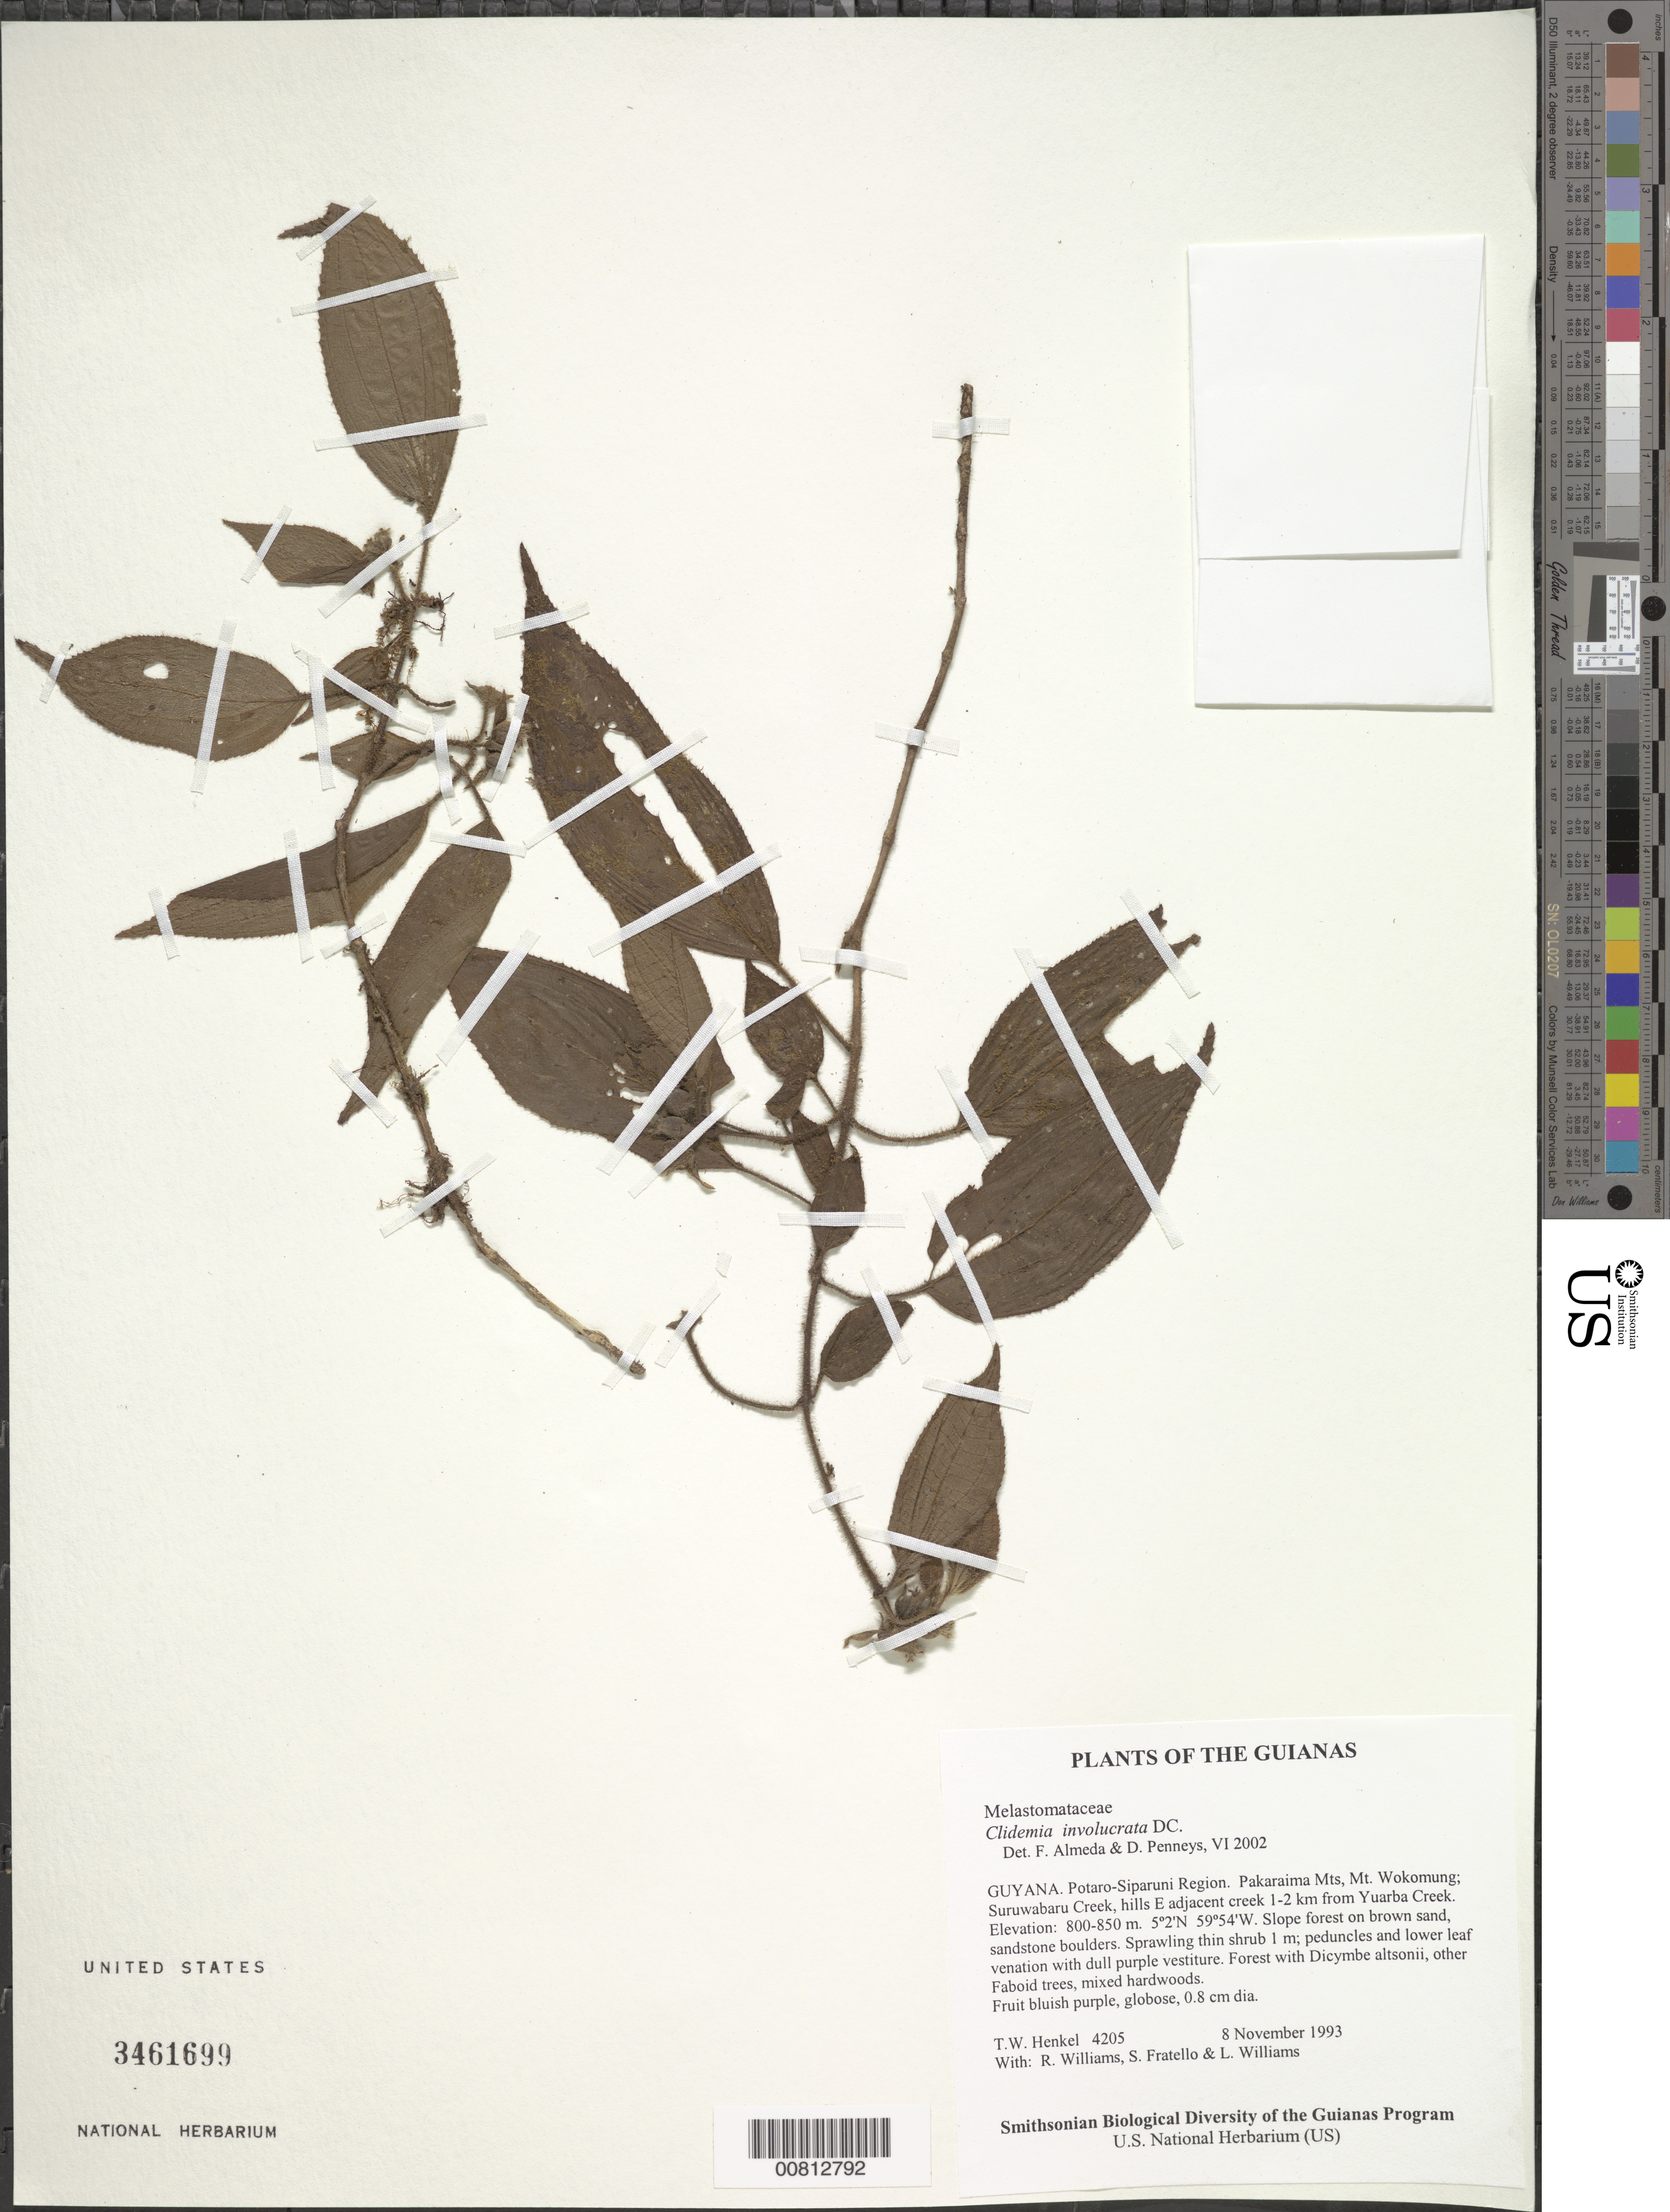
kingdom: Plantae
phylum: Tracheophyta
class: Magnoliopsida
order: Myrtales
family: Melastomataceae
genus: Clidemia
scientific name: Clidemia involucrata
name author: DC.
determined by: Almeda, F.; Penneys, D. S.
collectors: T. Henkel, R. Williams, S. Fratello & L. Williams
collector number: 4205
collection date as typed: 8 November 1993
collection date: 1993-11-08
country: Guyana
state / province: Potaro-Siparuni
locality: Pakaraima Mts, Mt. Wokomung; Suruwabaru Creek, hills E adjacent creek 1-2 km from Yuarba Creek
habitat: Slope forest on brown sand, sandstone boulders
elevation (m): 800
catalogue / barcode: US 3461699